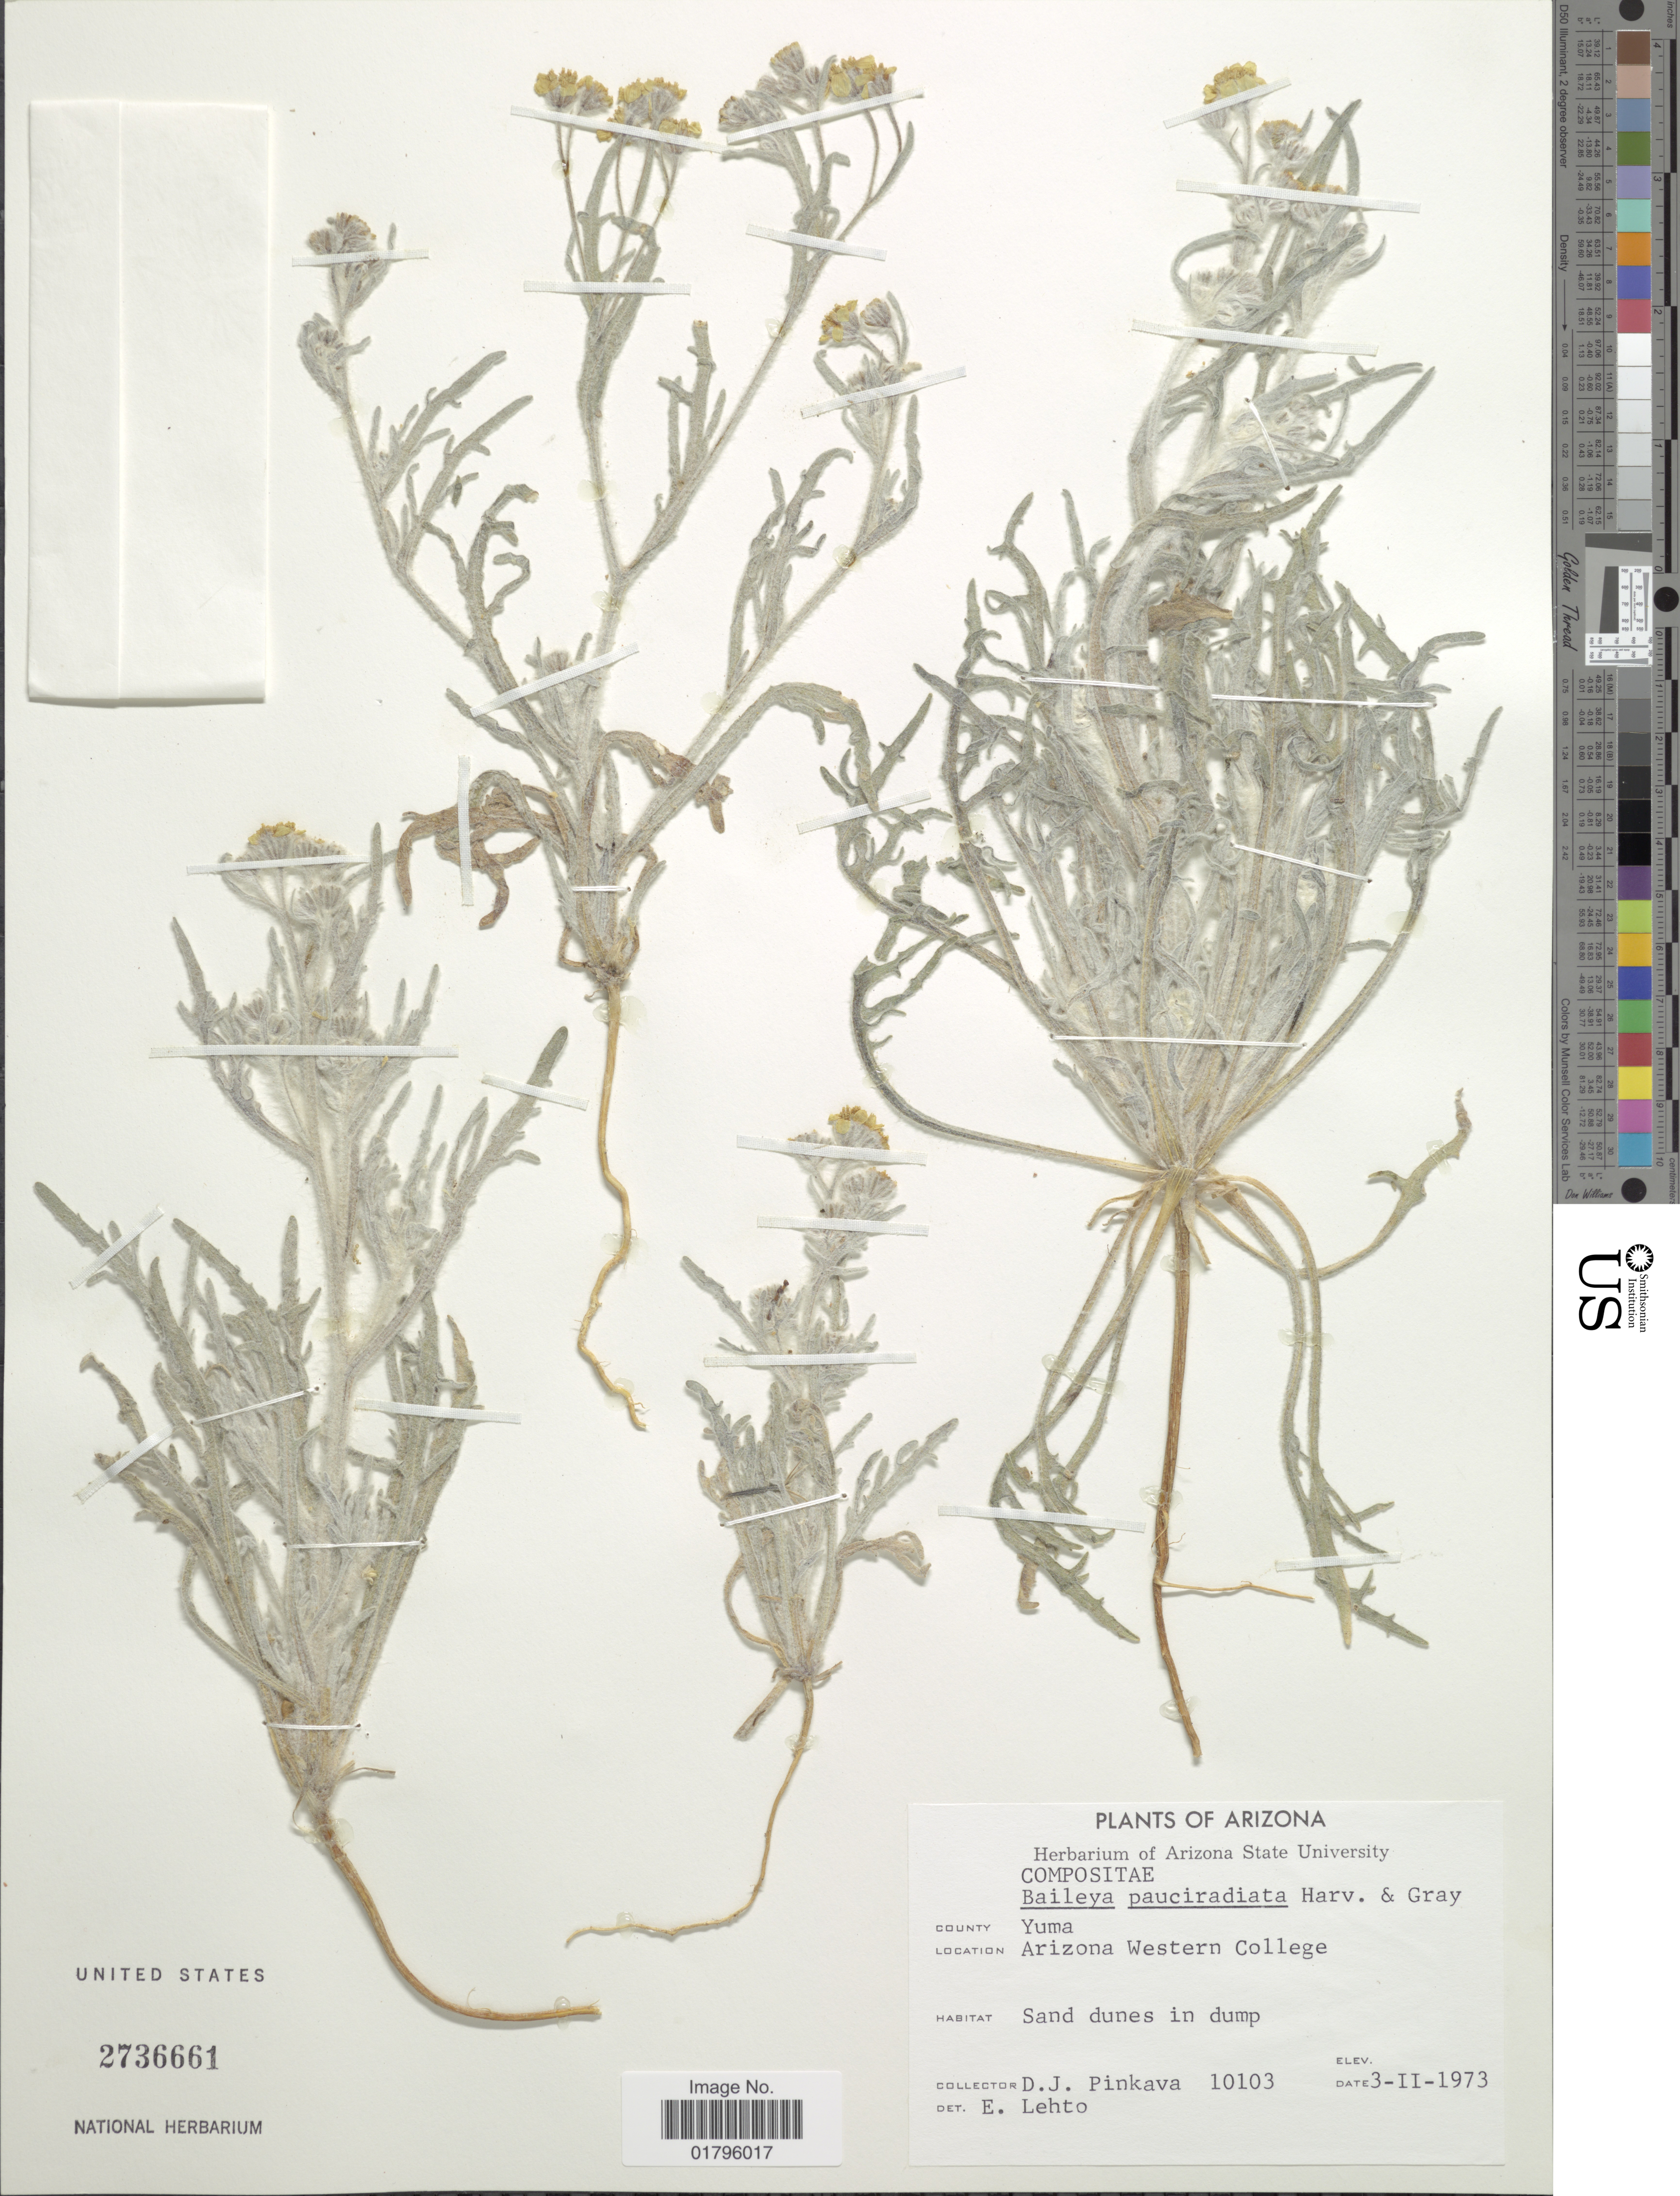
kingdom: Plantae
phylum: Tracheophyta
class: Magnoliopsida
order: Asterales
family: Asteraceae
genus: Baileya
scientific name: Baileya pauciradiata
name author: Harv. & A. Gray ex A. Gray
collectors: D. J. Pinkava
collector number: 10103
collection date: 1973-02-03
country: United States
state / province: Arizona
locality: Arizona, County Yuma, Arizona Western College.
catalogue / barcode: US 2736661